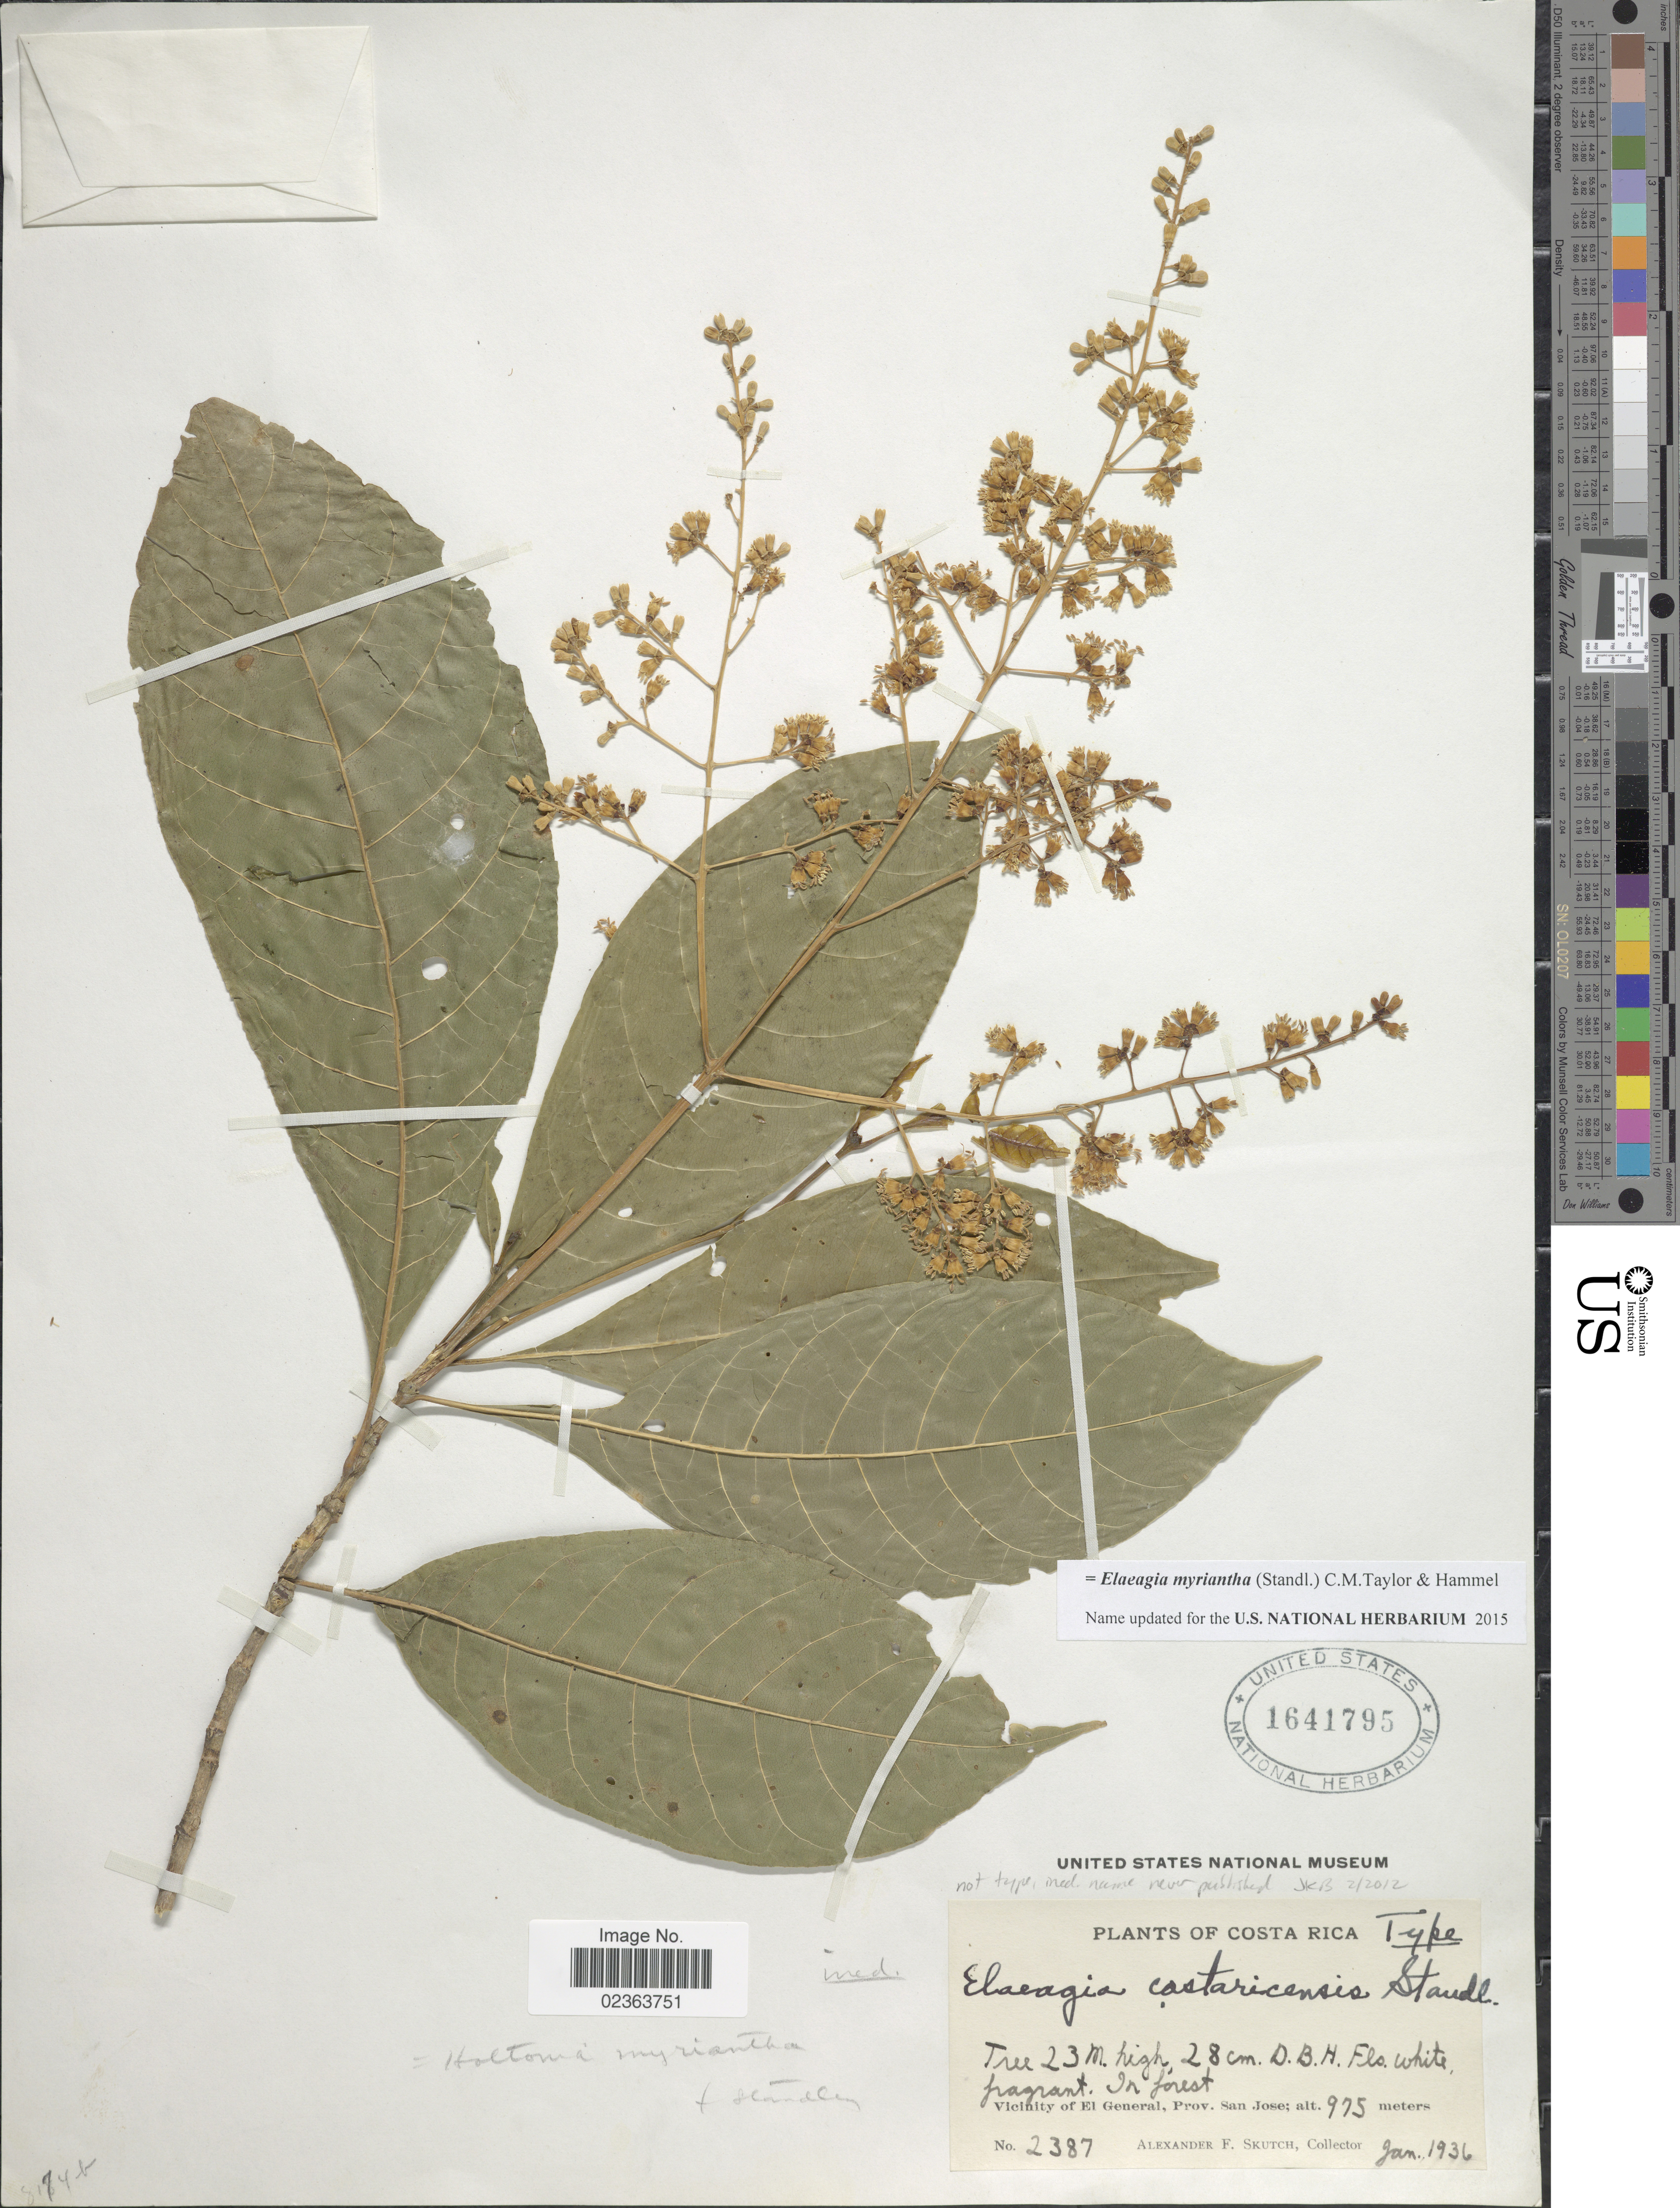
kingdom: Plantae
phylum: Tracheophyta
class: Magnoliopsida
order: Gentianales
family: Rubiaceae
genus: Elaeagia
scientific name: Elaeagia myriantha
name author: (Standl.) C.M. Taylor & Hammel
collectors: A. F. Skutch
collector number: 2387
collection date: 1936-01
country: Costa Rica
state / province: San José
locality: Vicinity of El General, Prov. San Jose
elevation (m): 975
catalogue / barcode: US 1641795